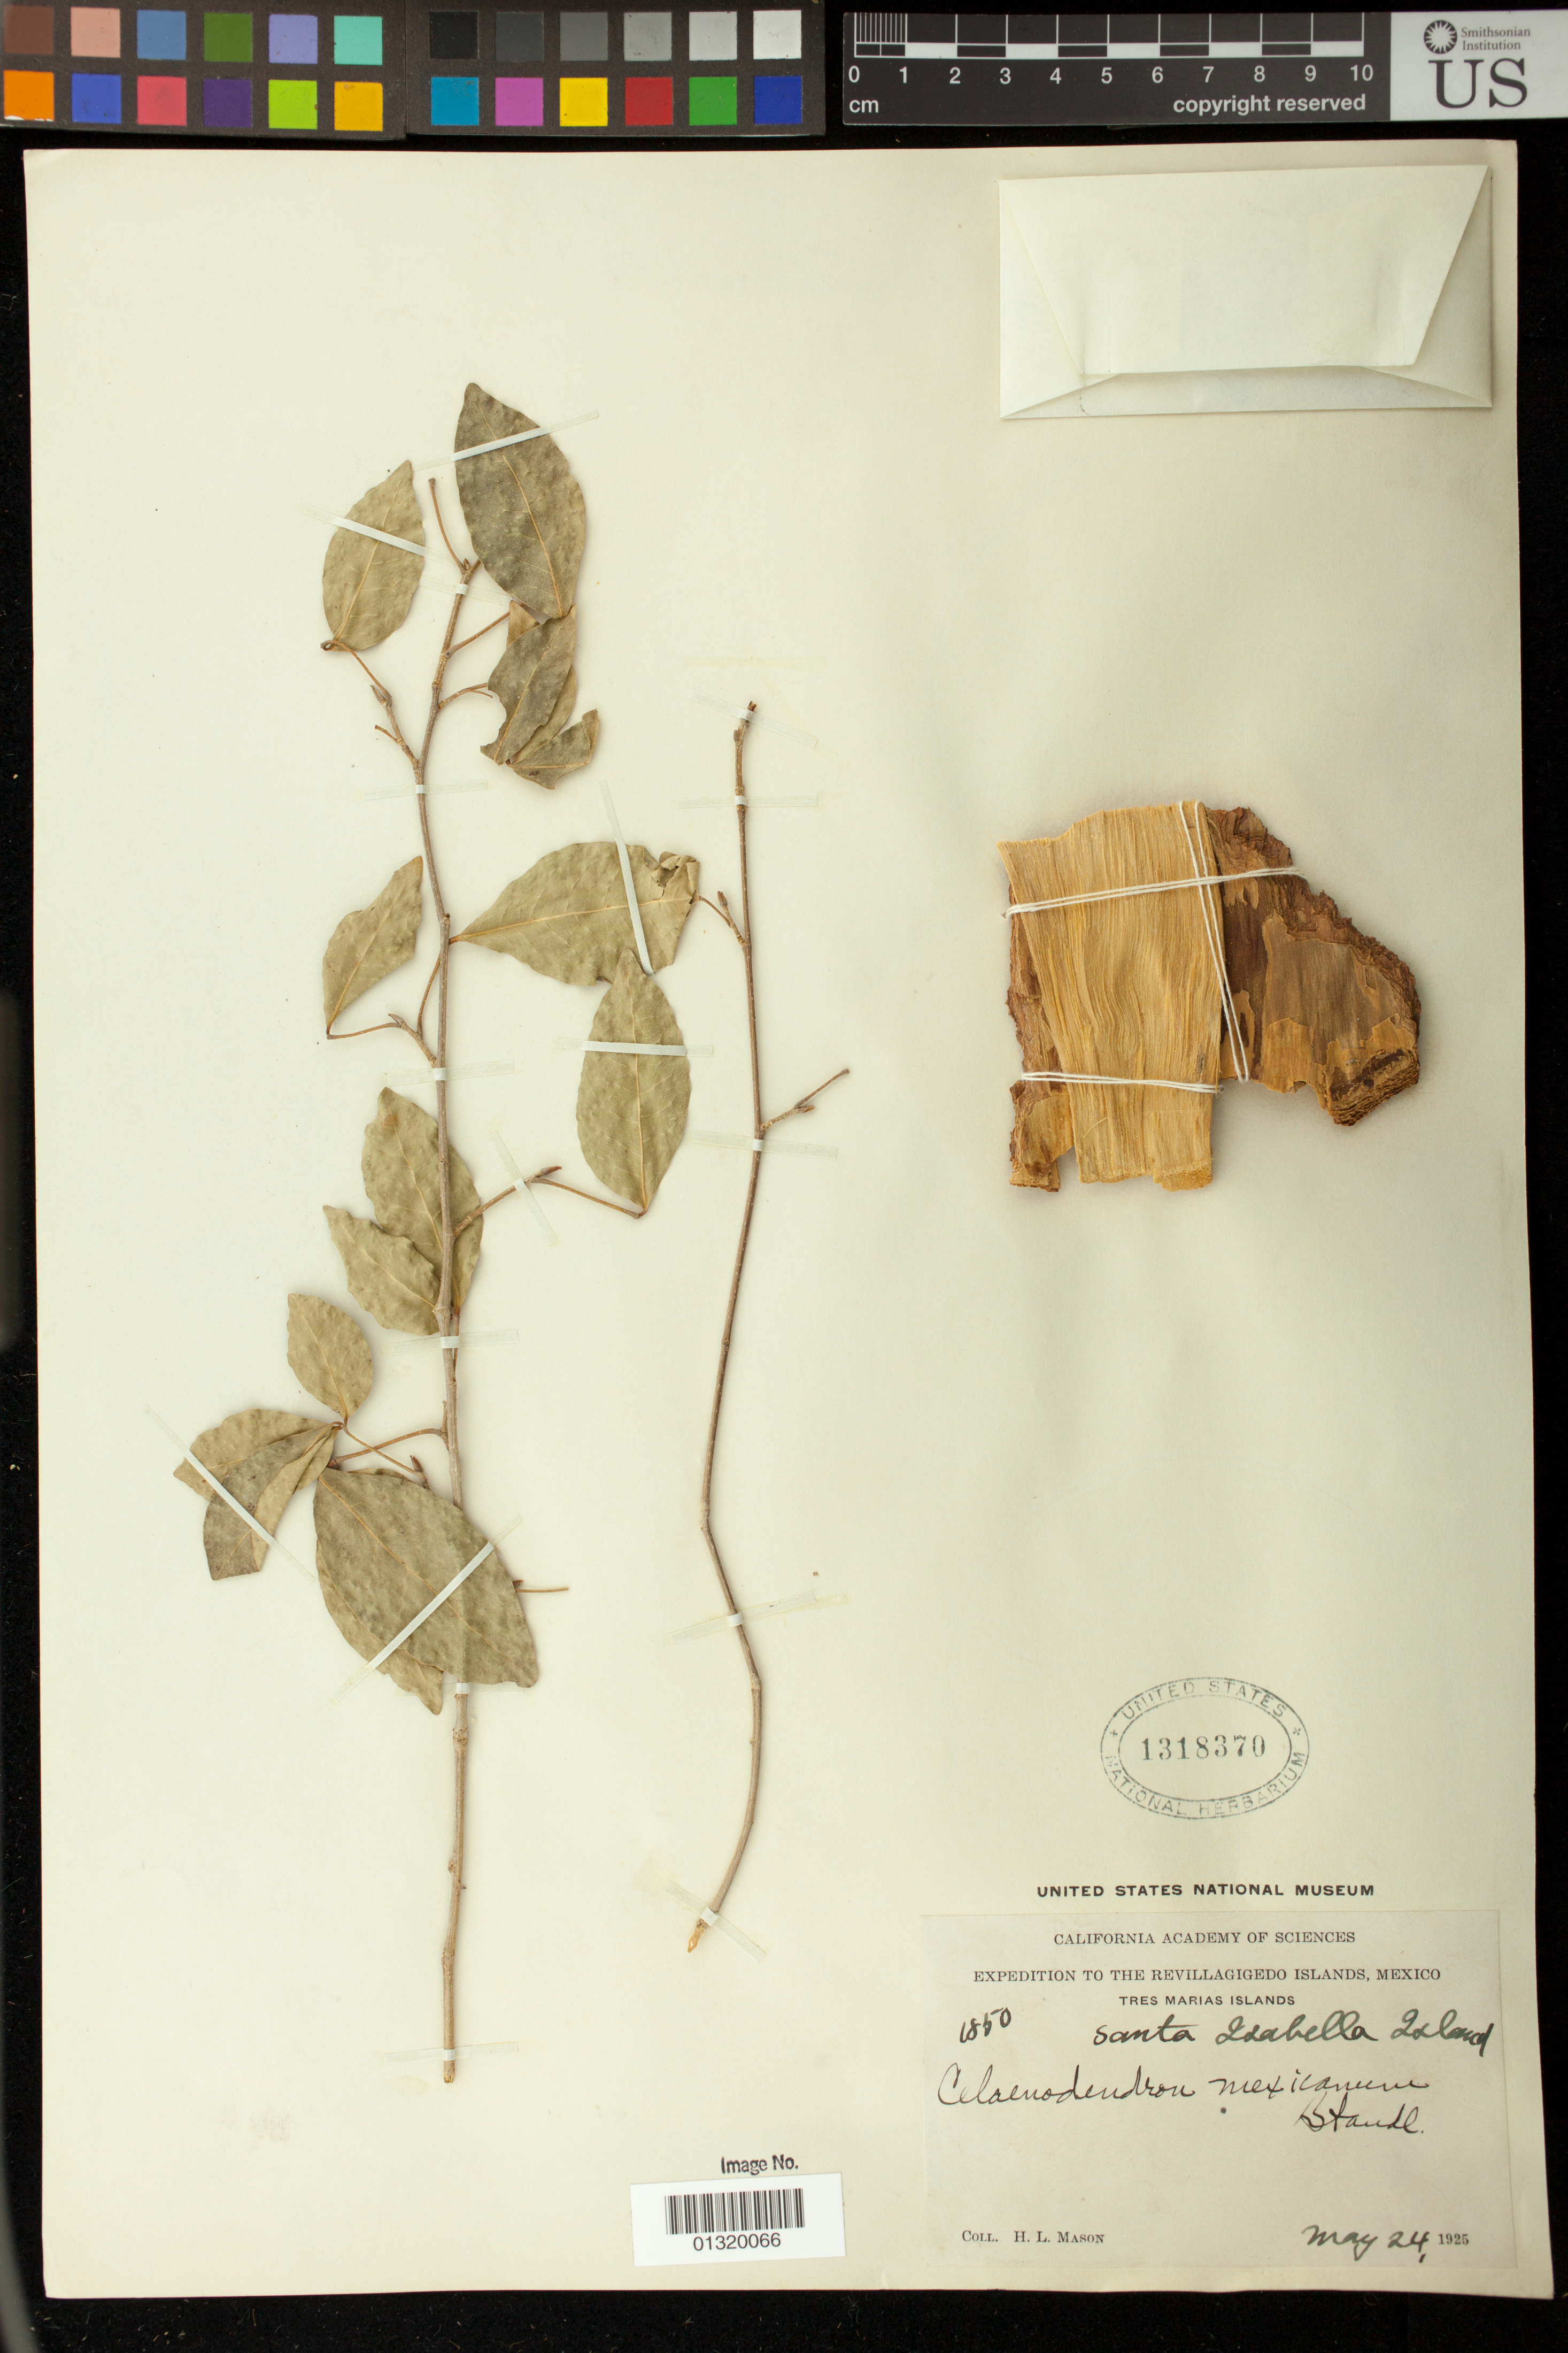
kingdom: Plantae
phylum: Tracheophyta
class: Magnoliopsida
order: Malpighiales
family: Picrodendraceae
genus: Celaenodendron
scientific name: Celaenodendron mexicanum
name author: Standl.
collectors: H. L. Mason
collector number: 1850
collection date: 1925-05-24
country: Mexico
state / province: Nayarit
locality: Tres Marias Islands; Santa Isabella Island; [Isla Isabela]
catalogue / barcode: US 1318370